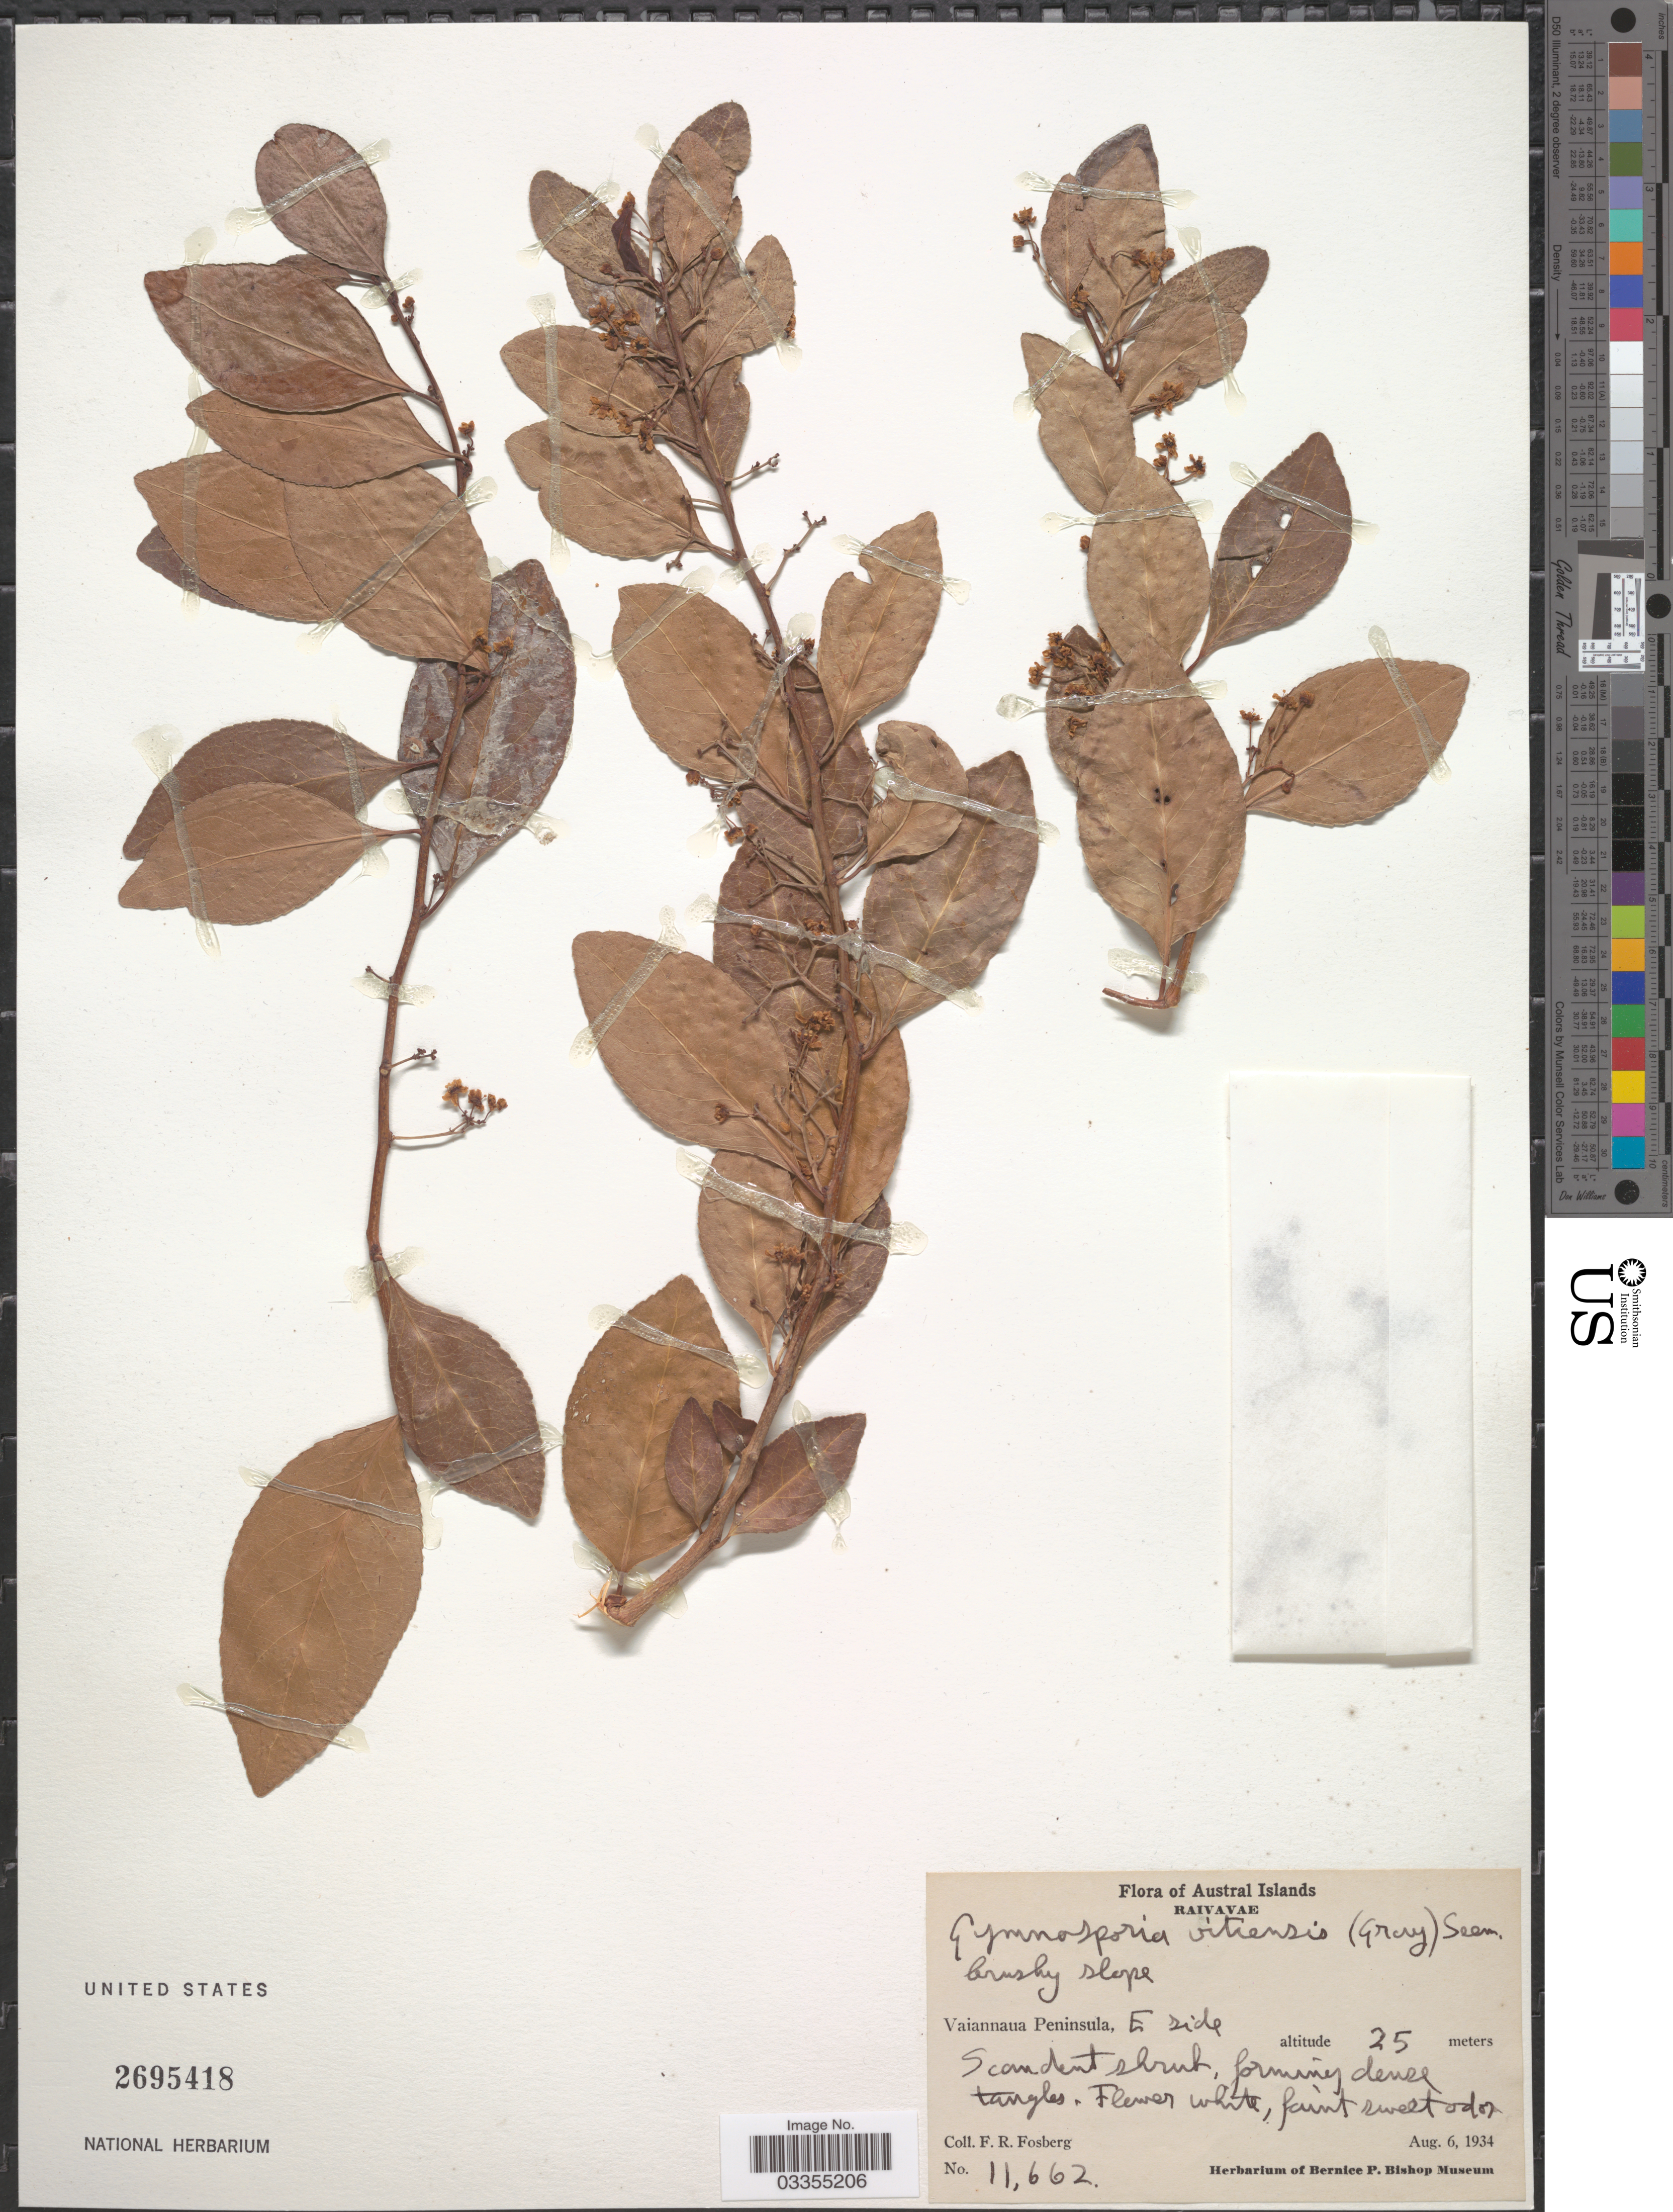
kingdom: Plantae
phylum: Tracheophyta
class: Magnoliopsida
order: Celastrales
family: Celastraceae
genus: Gymnosporia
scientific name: Gymnosporia vitiensis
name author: Seem.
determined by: Wagner, W. L., (BOT), Smithsonian Institution - National Museum of Natural History (UNITED STATES)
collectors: F. R. Fosberg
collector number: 11662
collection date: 1934-08-06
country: French Polynesia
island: Raivavae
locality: Austral Islands. Raivavae. Vaiannaua Peninsula, E side.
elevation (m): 25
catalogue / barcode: US 2695418